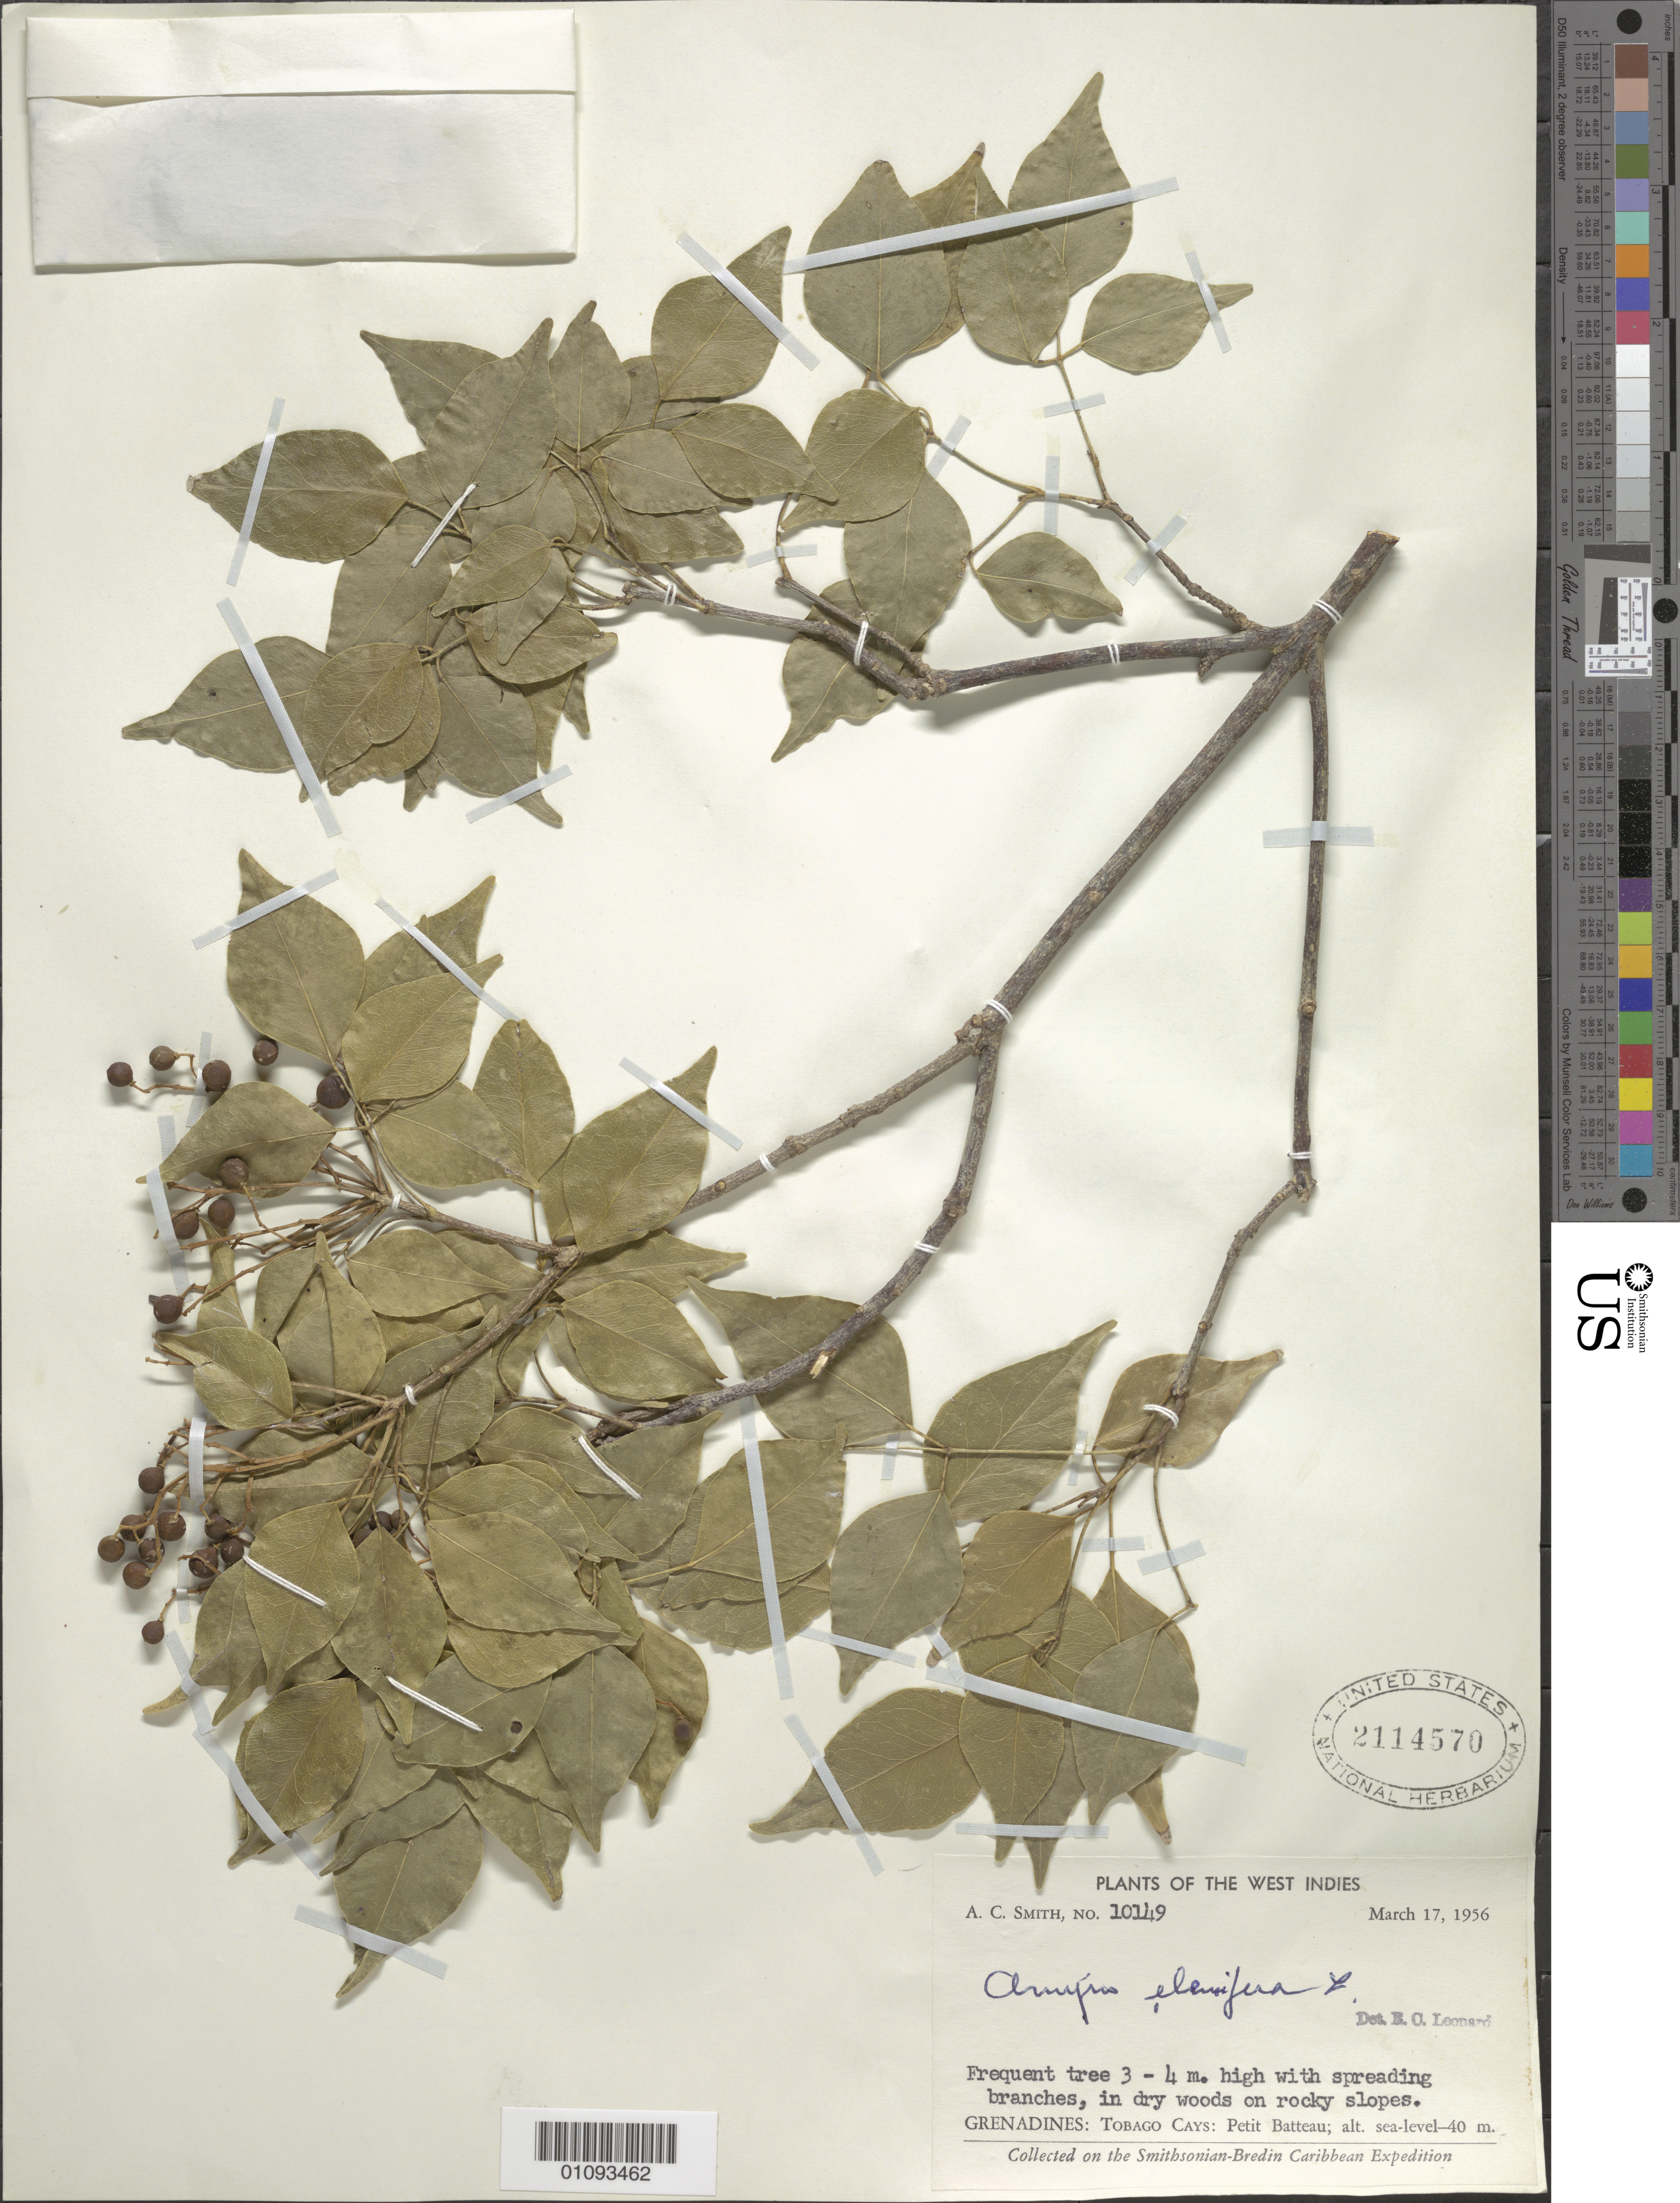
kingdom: Plantae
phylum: Tracheophyta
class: Magnoliopsida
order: Sapindales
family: Rutaceae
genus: Amyris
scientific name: Amyris elemifera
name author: L.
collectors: A. C. Smith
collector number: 10149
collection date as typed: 17 Mar 1956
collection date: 1956-03-17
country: St. Vincent - Grenadines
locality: Tobago Cays: Pedit Batteau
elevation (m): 40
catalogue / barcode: US 2114570